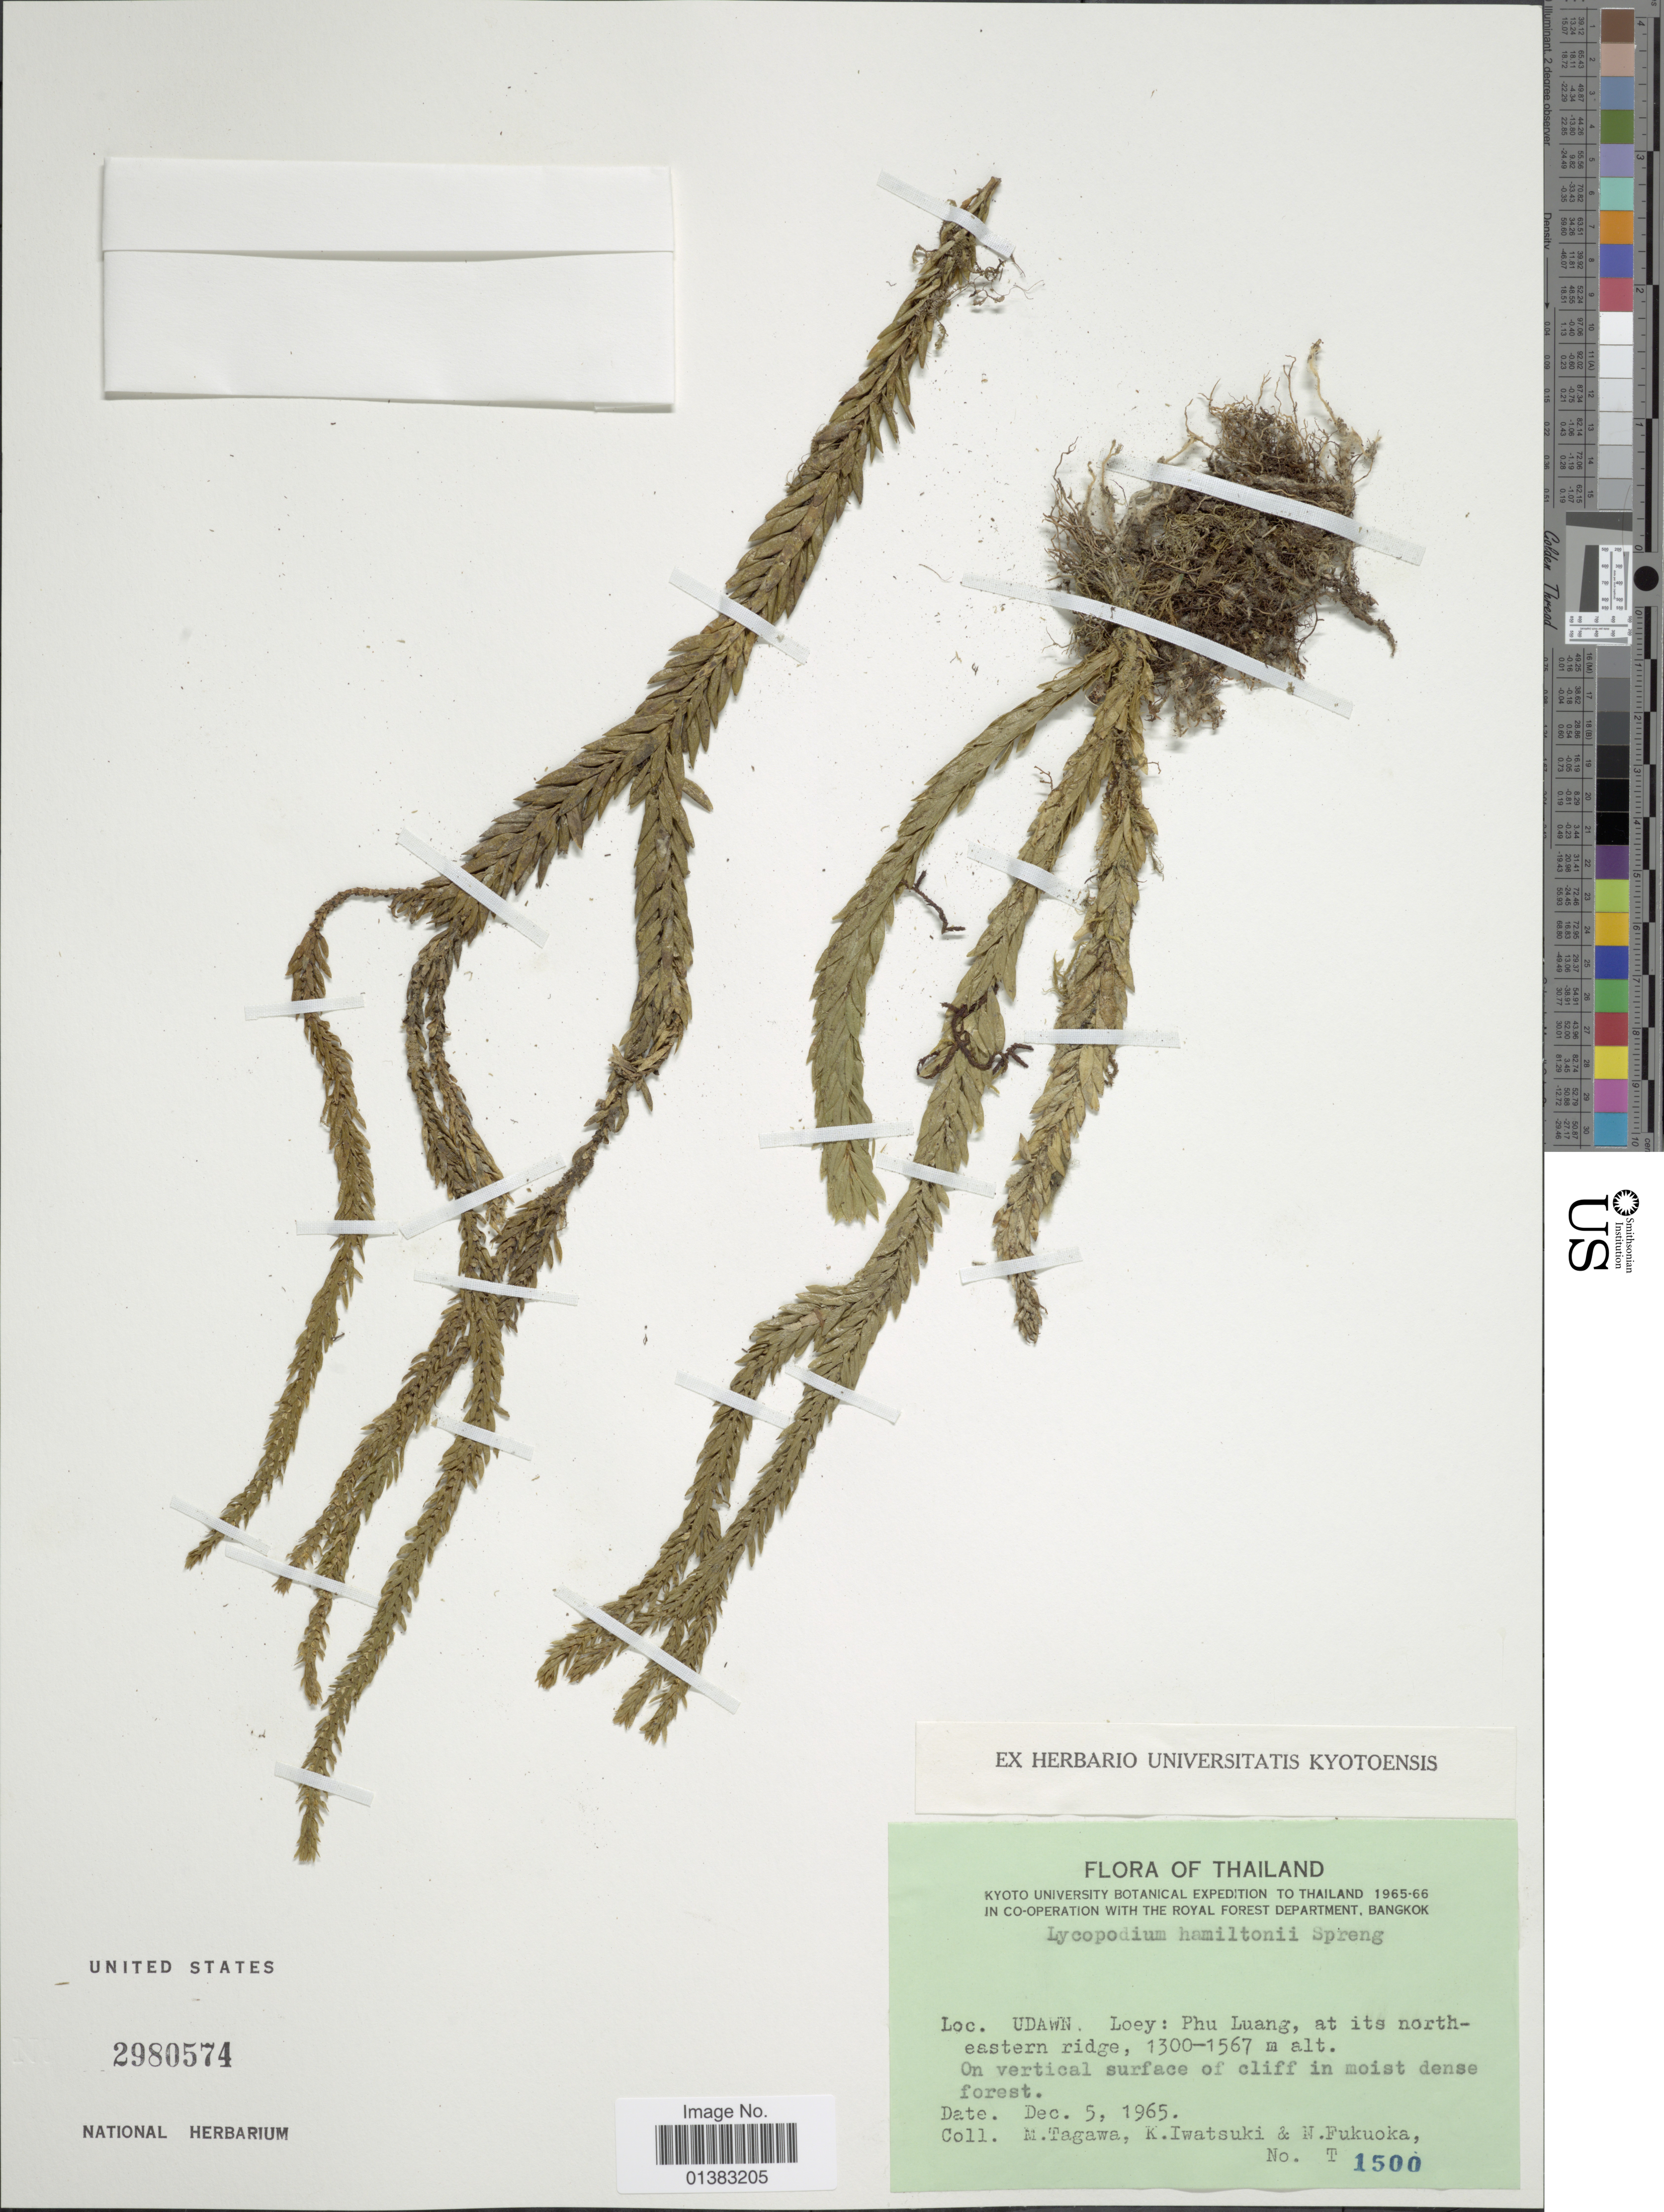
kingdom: Plantae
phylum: Tracheophyta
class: Lycopodiopsida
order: Lycopodiales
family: Lycopodiaceae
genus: Phlegmariurus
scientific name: Phlegmariurus fordii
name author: (Baker) Ching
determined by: Field, A. R.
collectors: M. Tagawa, K. Iwatsuki & N. Fukuoka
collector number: T1500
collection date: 1965-12-05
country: Thailand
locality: Udawn, Loey: Phu Luang, at its north-eastern ridge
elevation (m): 1300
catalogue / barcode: US 2980574